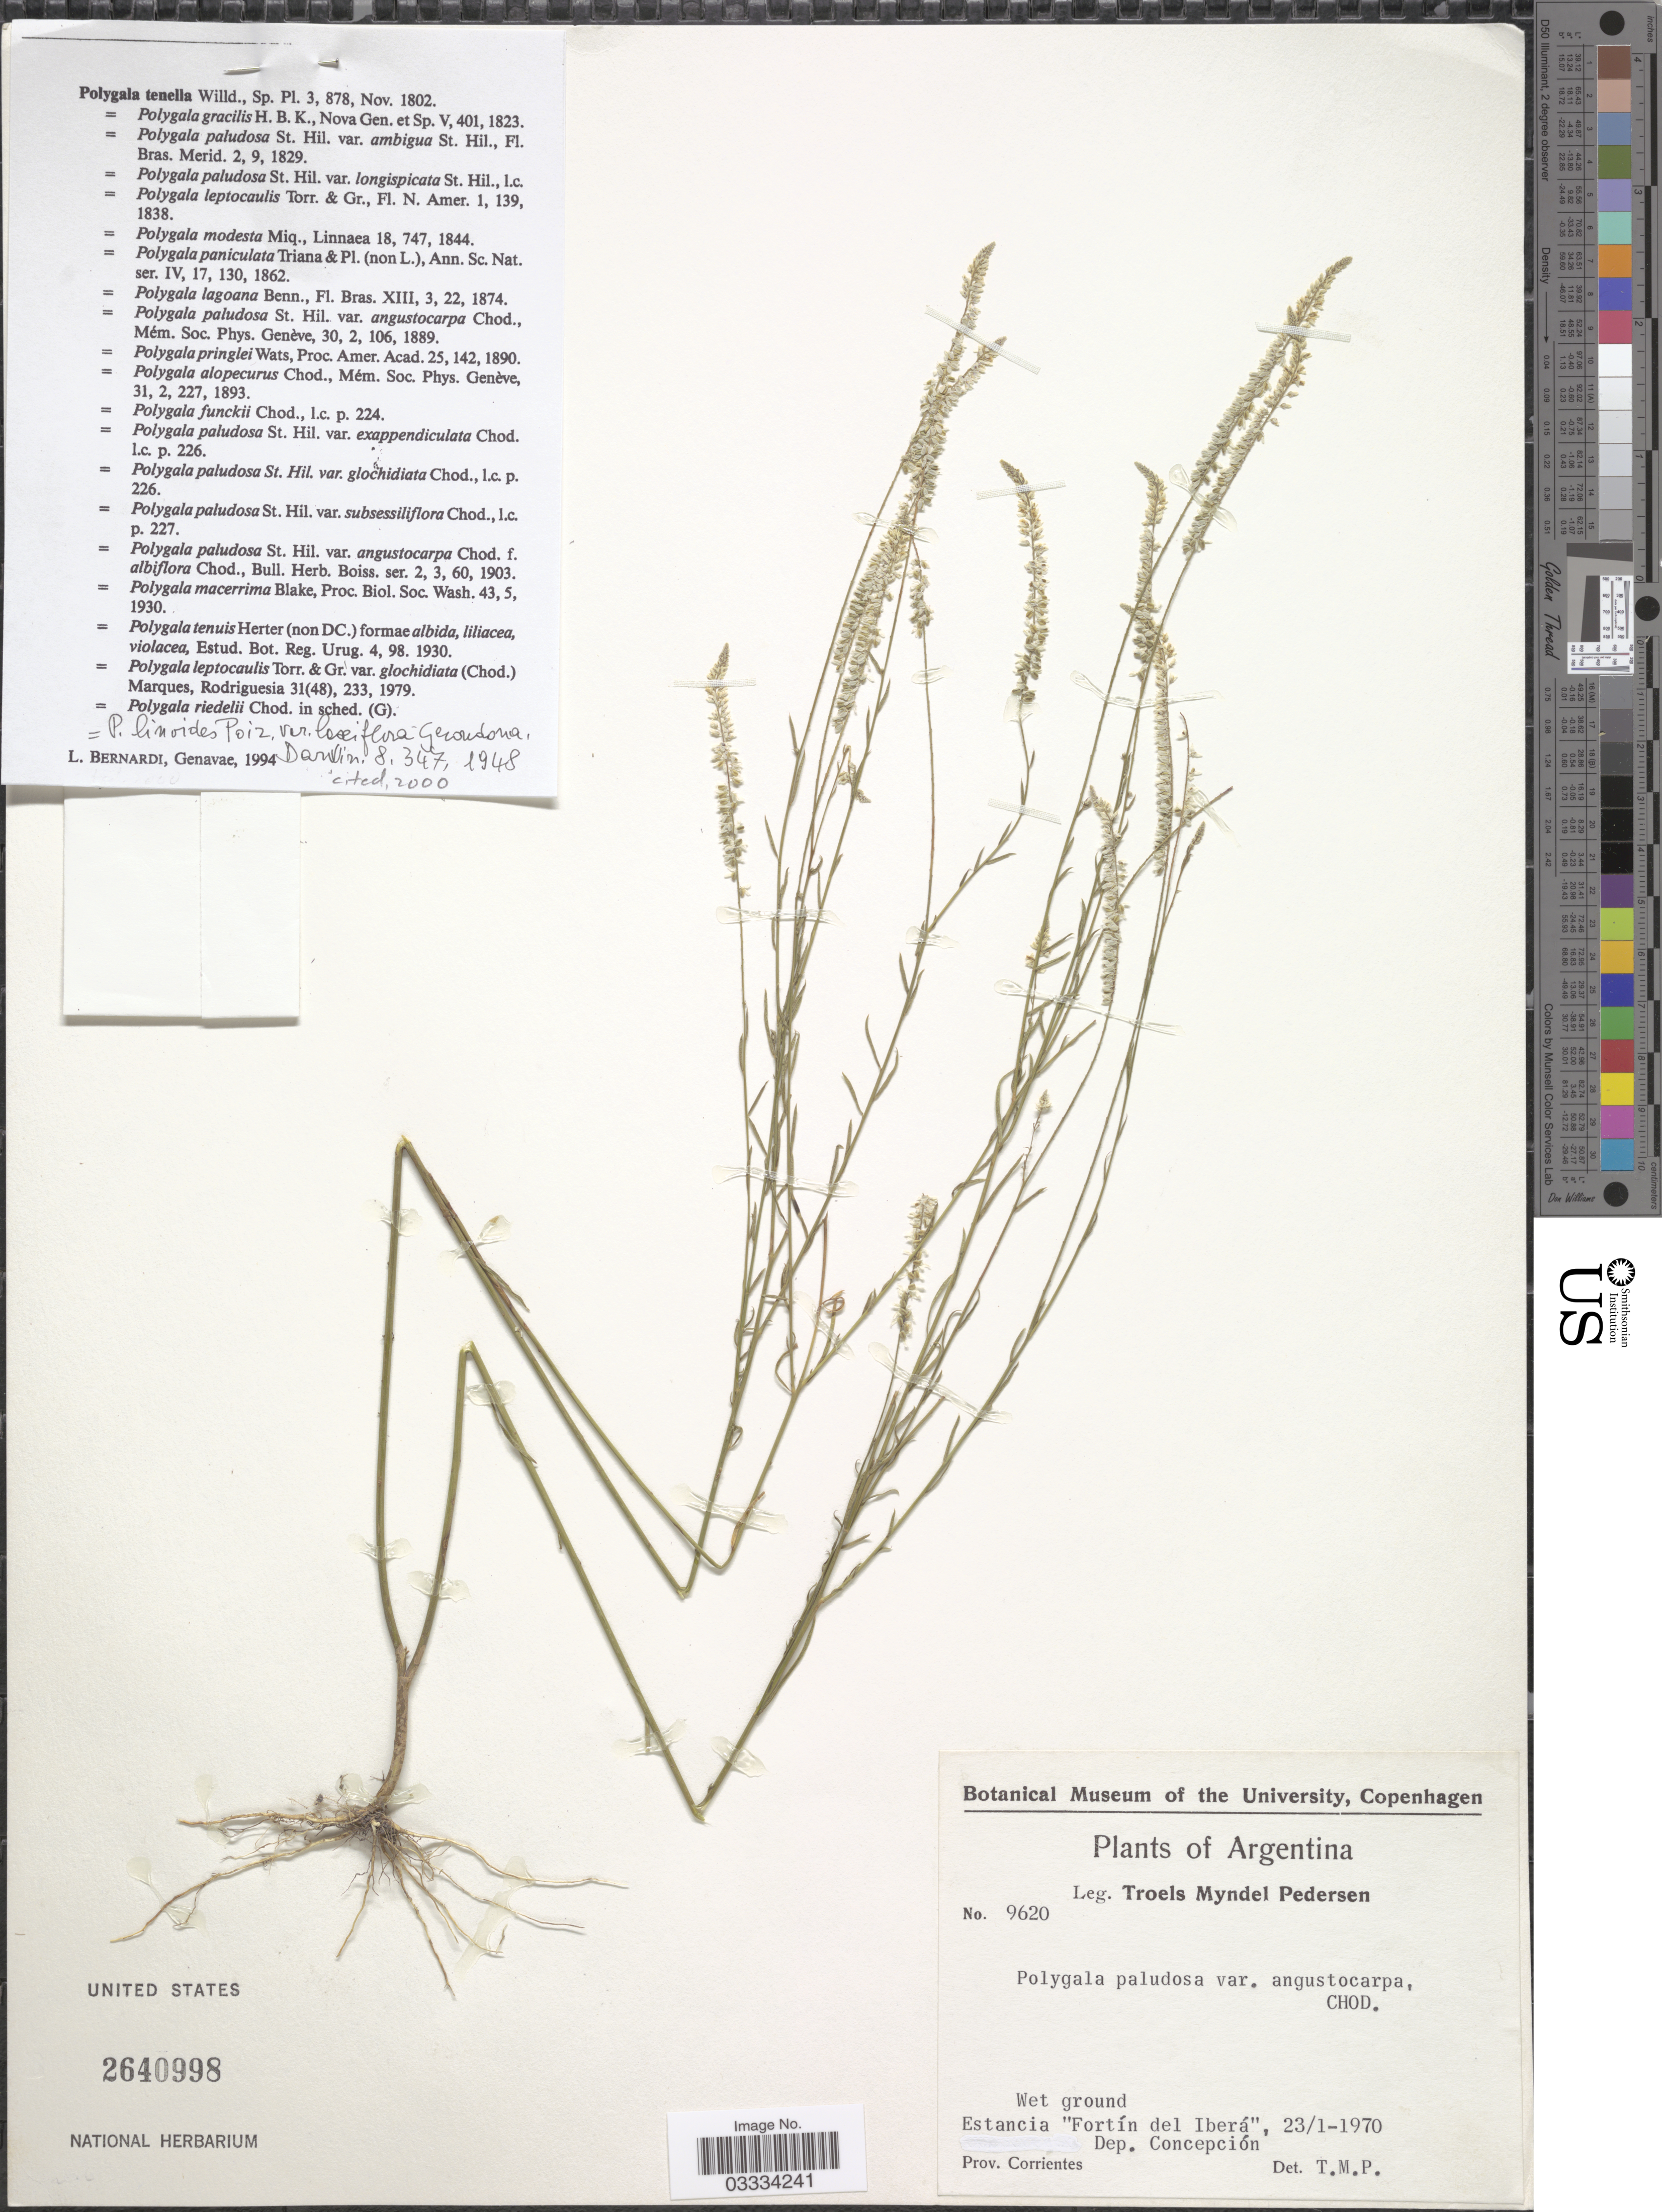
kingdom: Plantae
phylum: Tracheophyta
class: Magnoliopsida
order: Fabales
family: Polygalaceae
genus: Polygala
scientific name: Polygala tenella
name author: Willd.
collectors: T. Pederson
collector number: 9620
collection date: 1970-01-23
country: Paraguay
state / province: Concepcion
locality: Estancia "Fortín del Iberá", Dep. Concepción.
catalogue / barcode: US 2640998